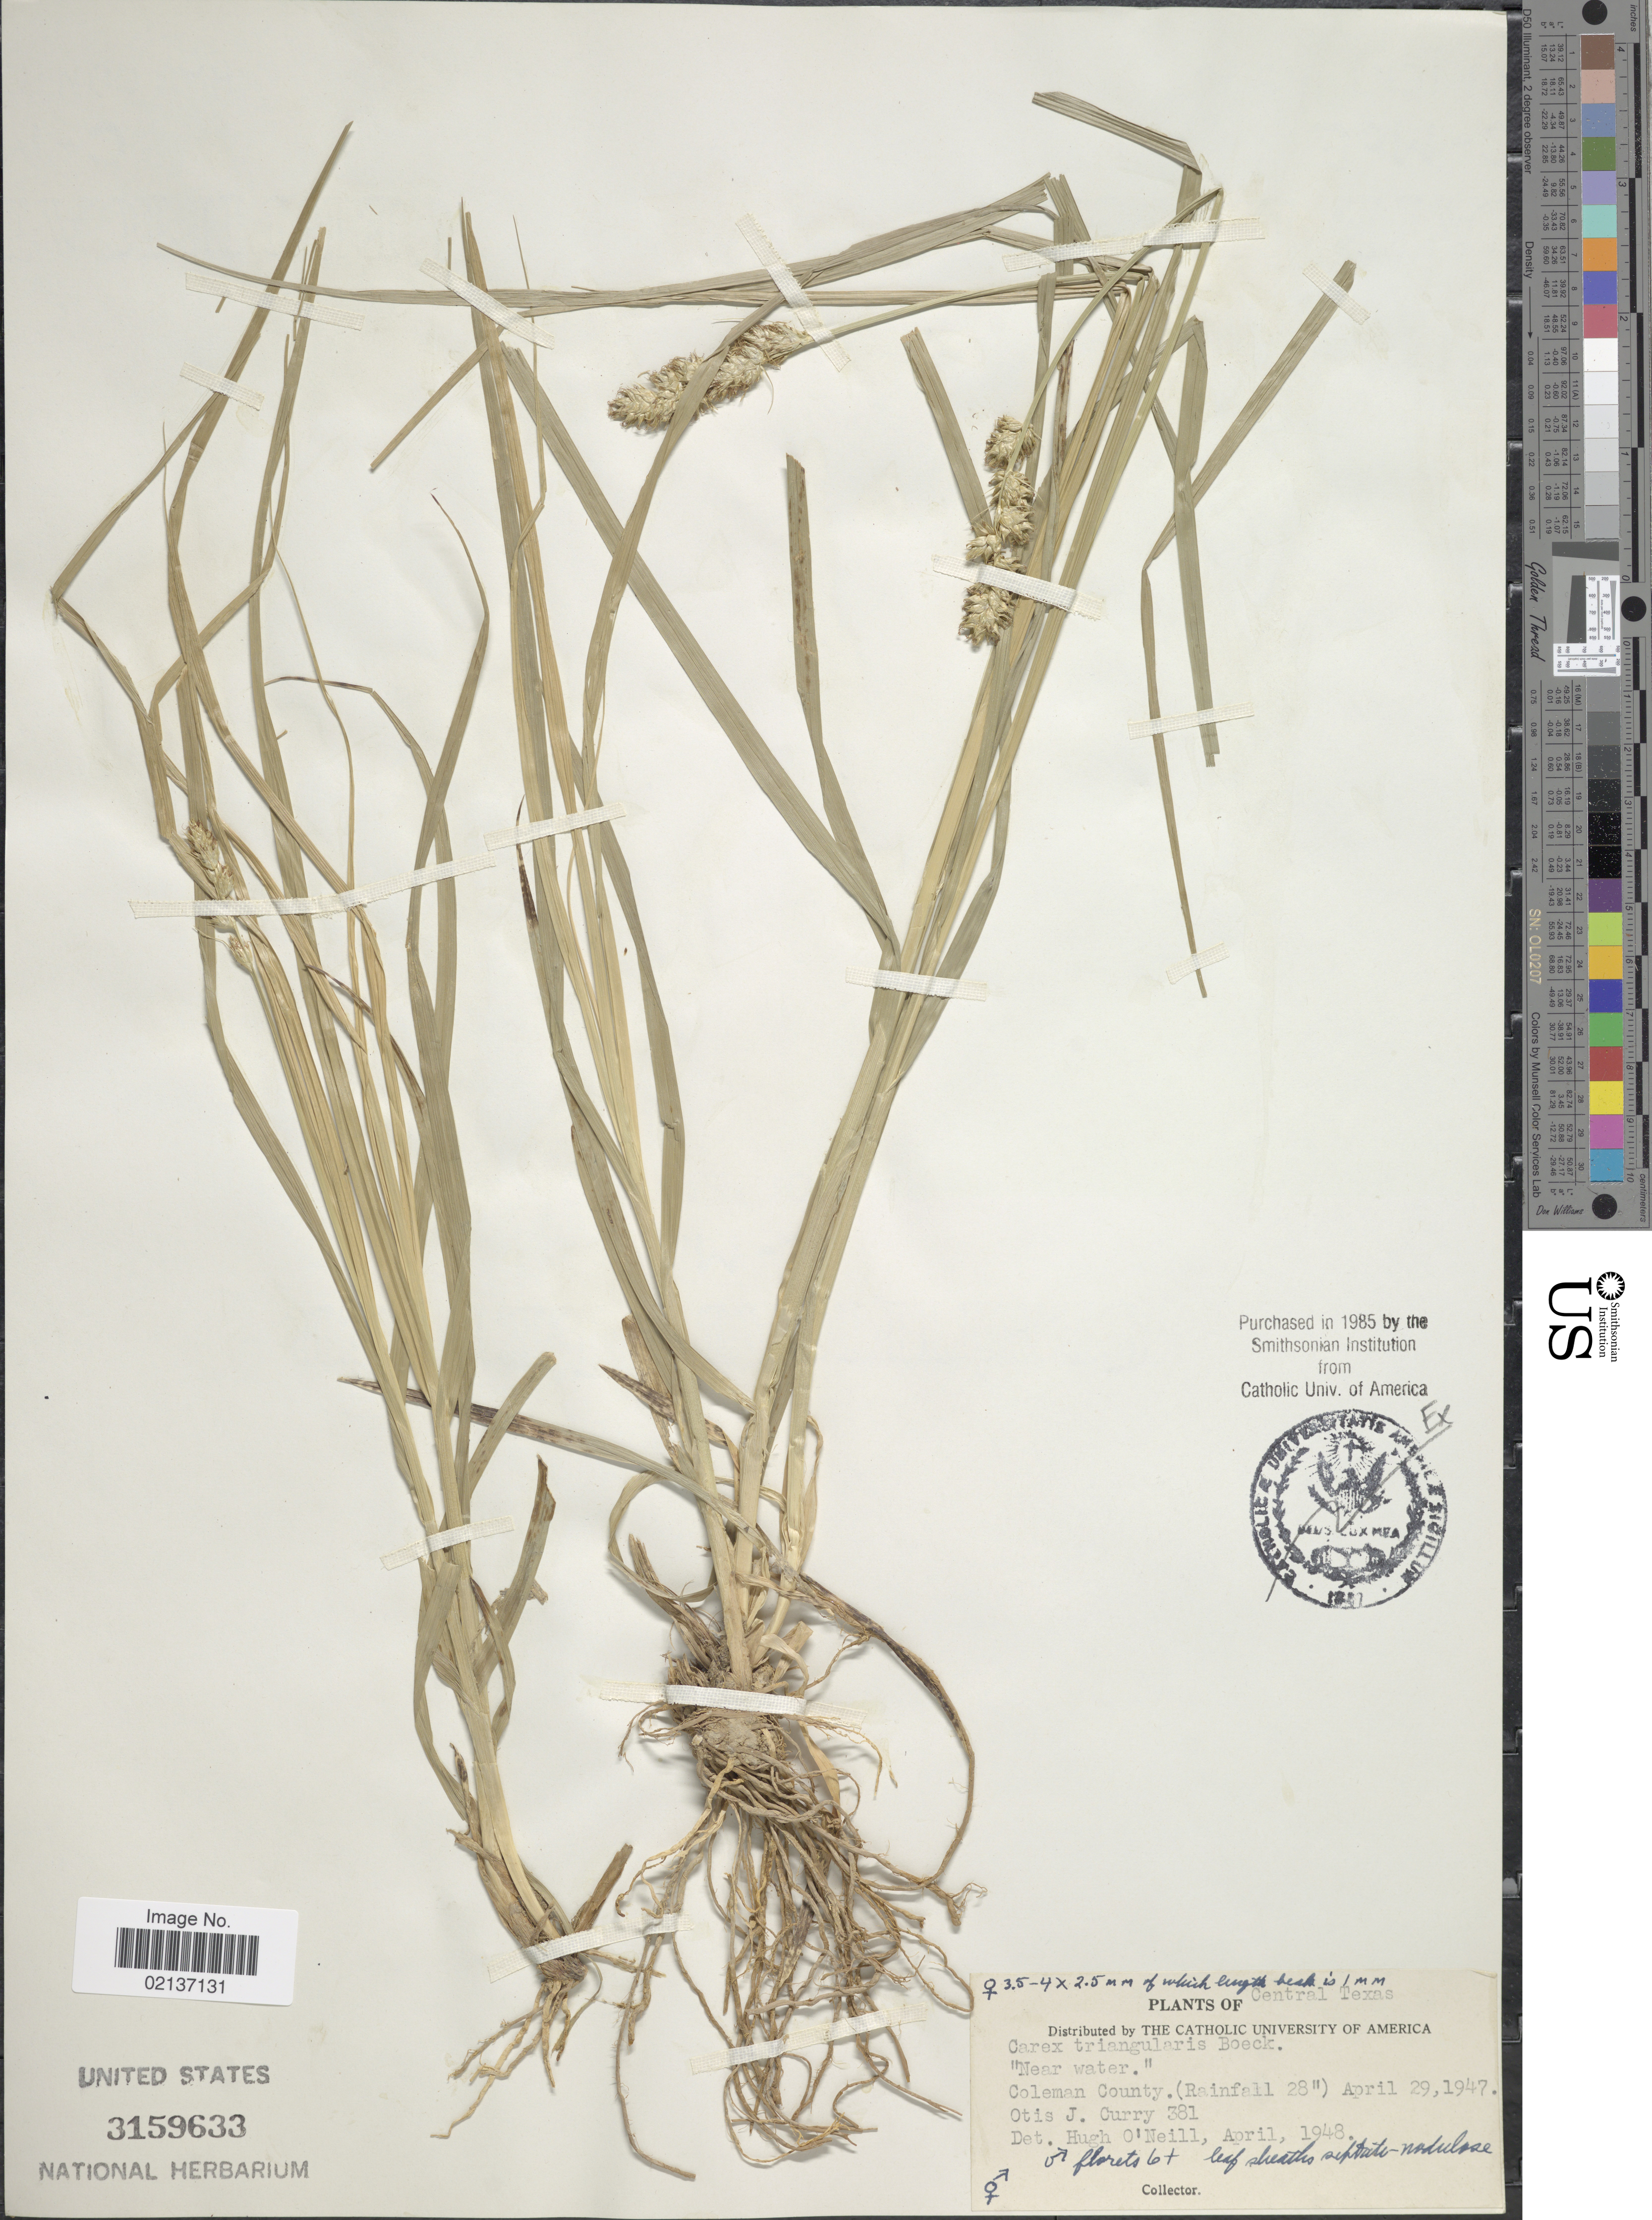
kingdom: Plantae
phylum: Tracheophyta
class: Liliopsida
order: Poales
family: Cyperaceae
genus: Carex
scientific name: Carex triangularis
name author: Boeckeler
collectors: O. Curry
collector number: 3781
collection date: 1947-04-29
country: United States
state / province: Texas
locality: Central Texas, "near water", Coleman County (Rainfall 28 inches)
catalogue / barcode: US 3159633